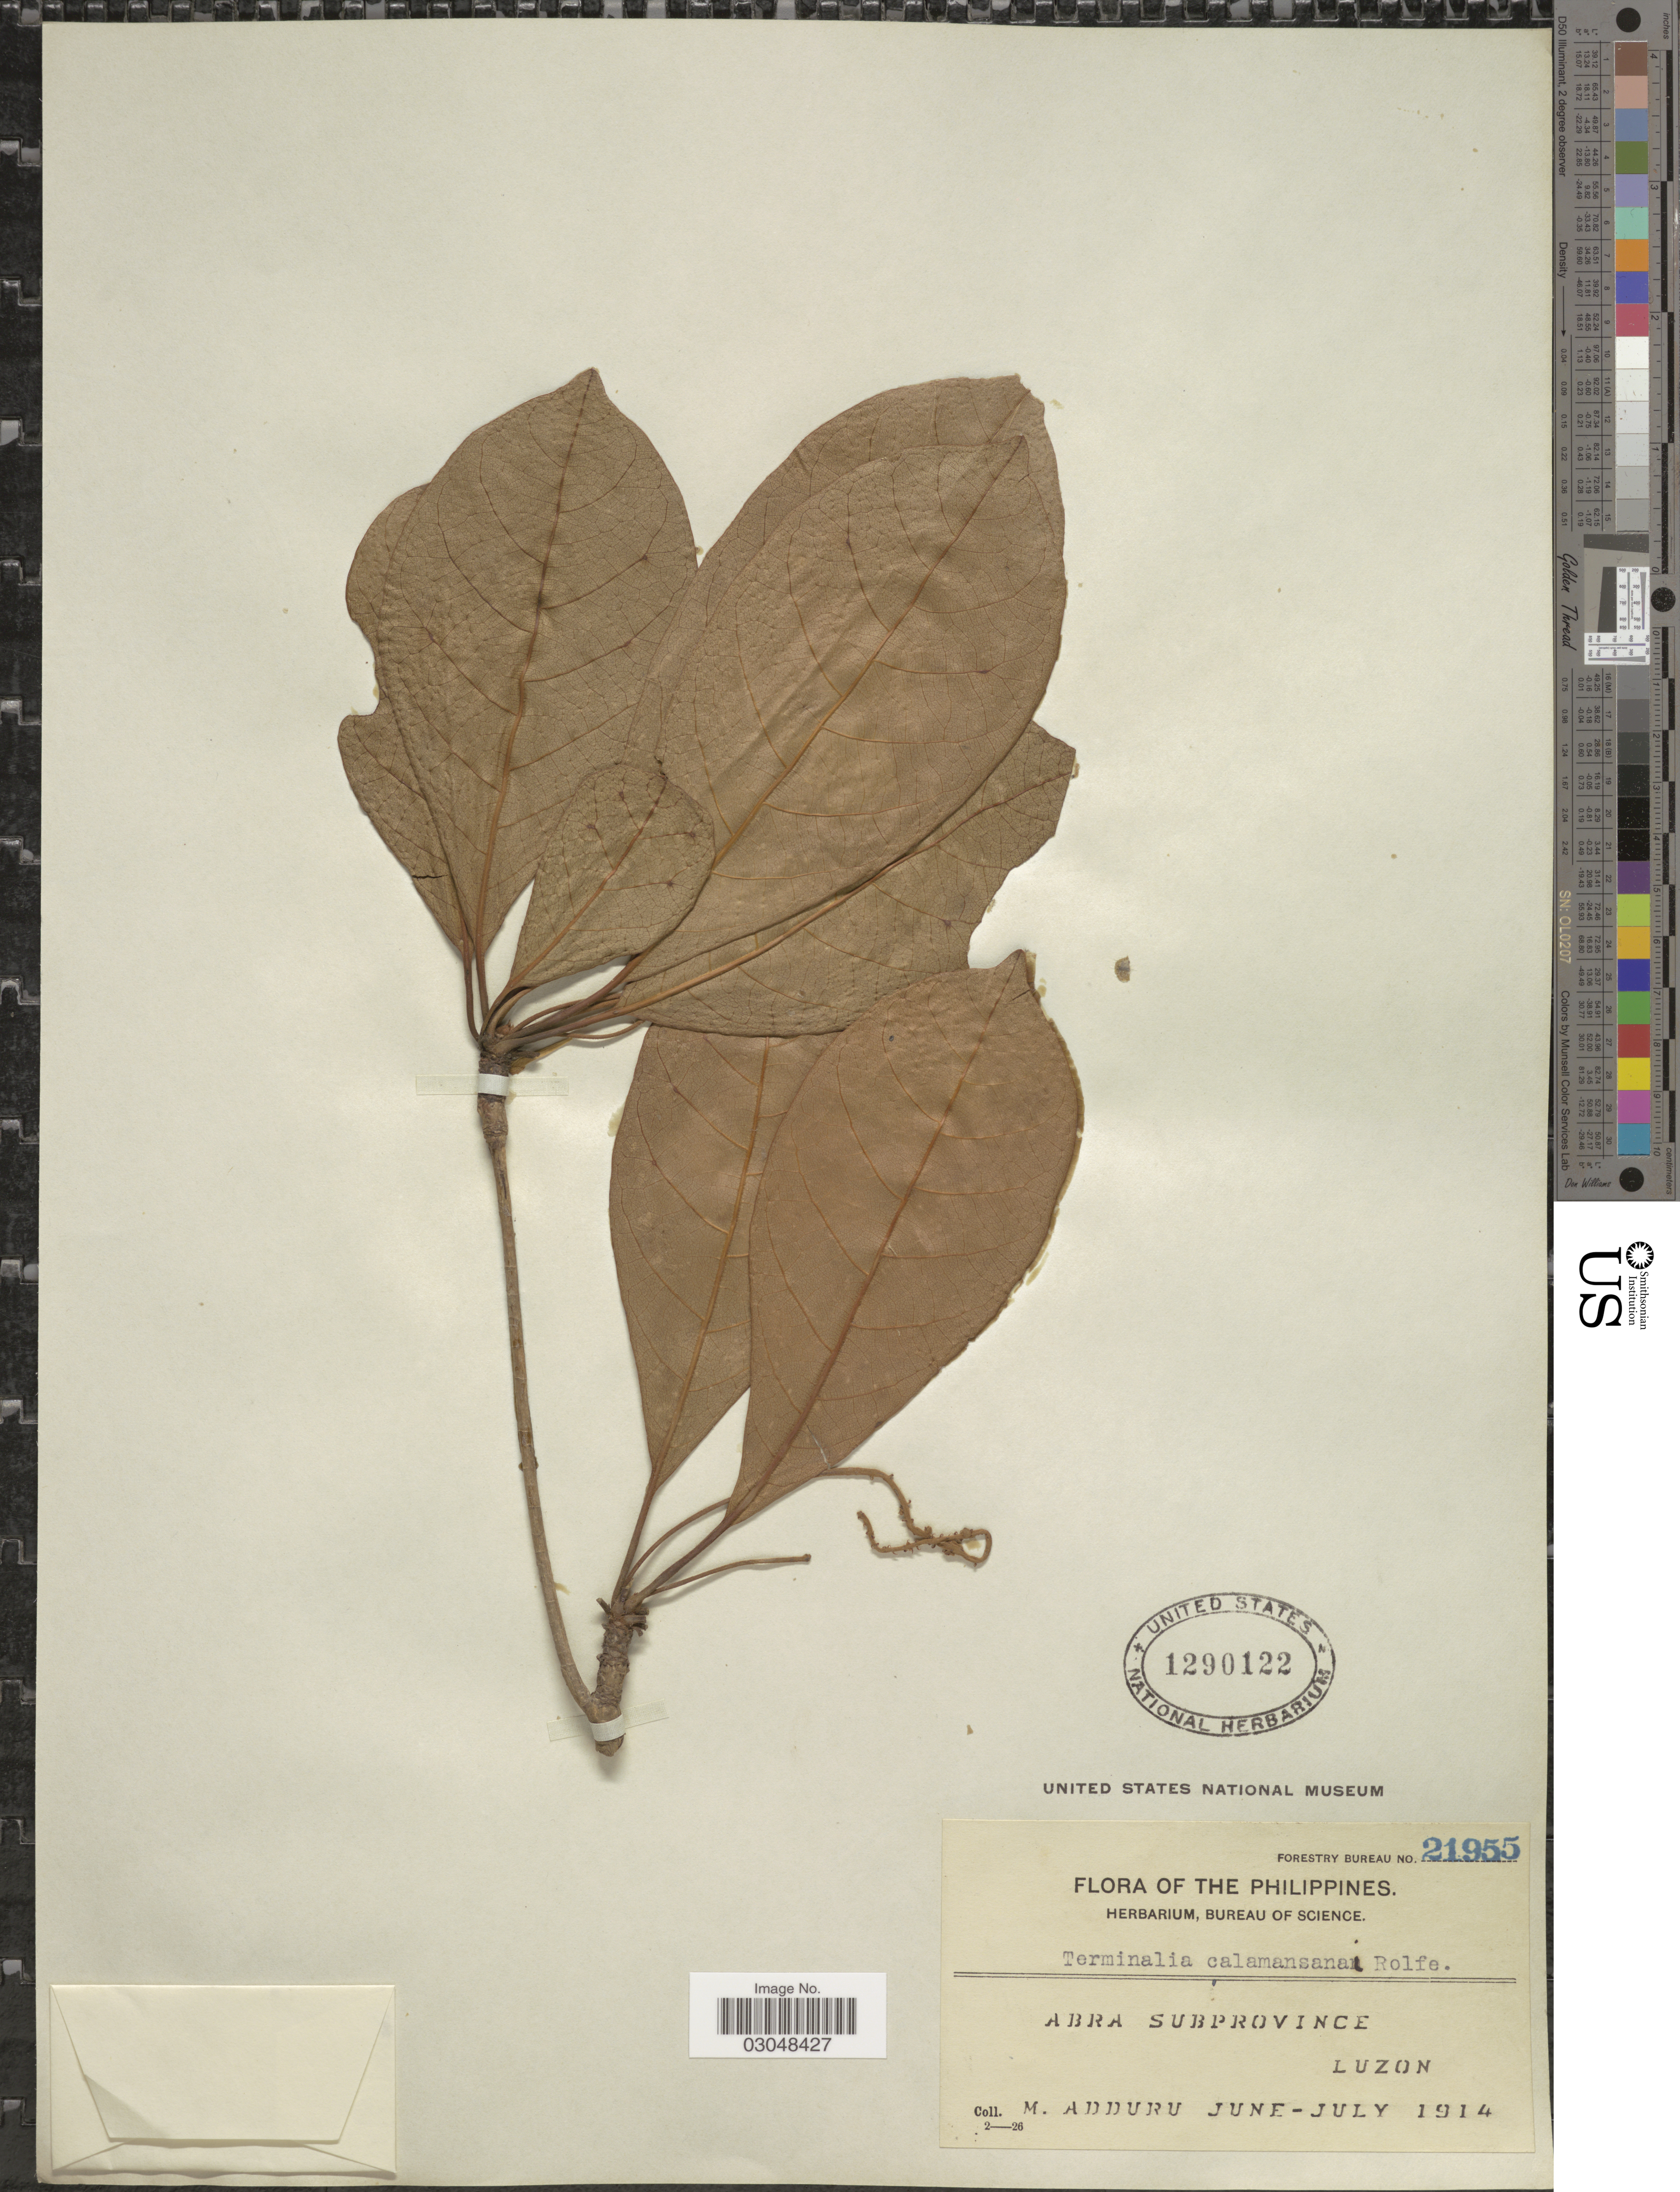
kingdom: Plantae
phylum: Tracheophyta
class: Magnoliopsida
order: Myrtales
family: Combretaceae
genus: Terminalia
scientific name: Terminalia calamansanai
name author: (Blanco) Rolfe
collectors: M. Adduru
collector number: Forestry Bureau 21955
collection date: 1914-06/1914-07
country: Philippines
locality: Abra Subprovince. Luzon.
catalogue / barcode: US 1290122